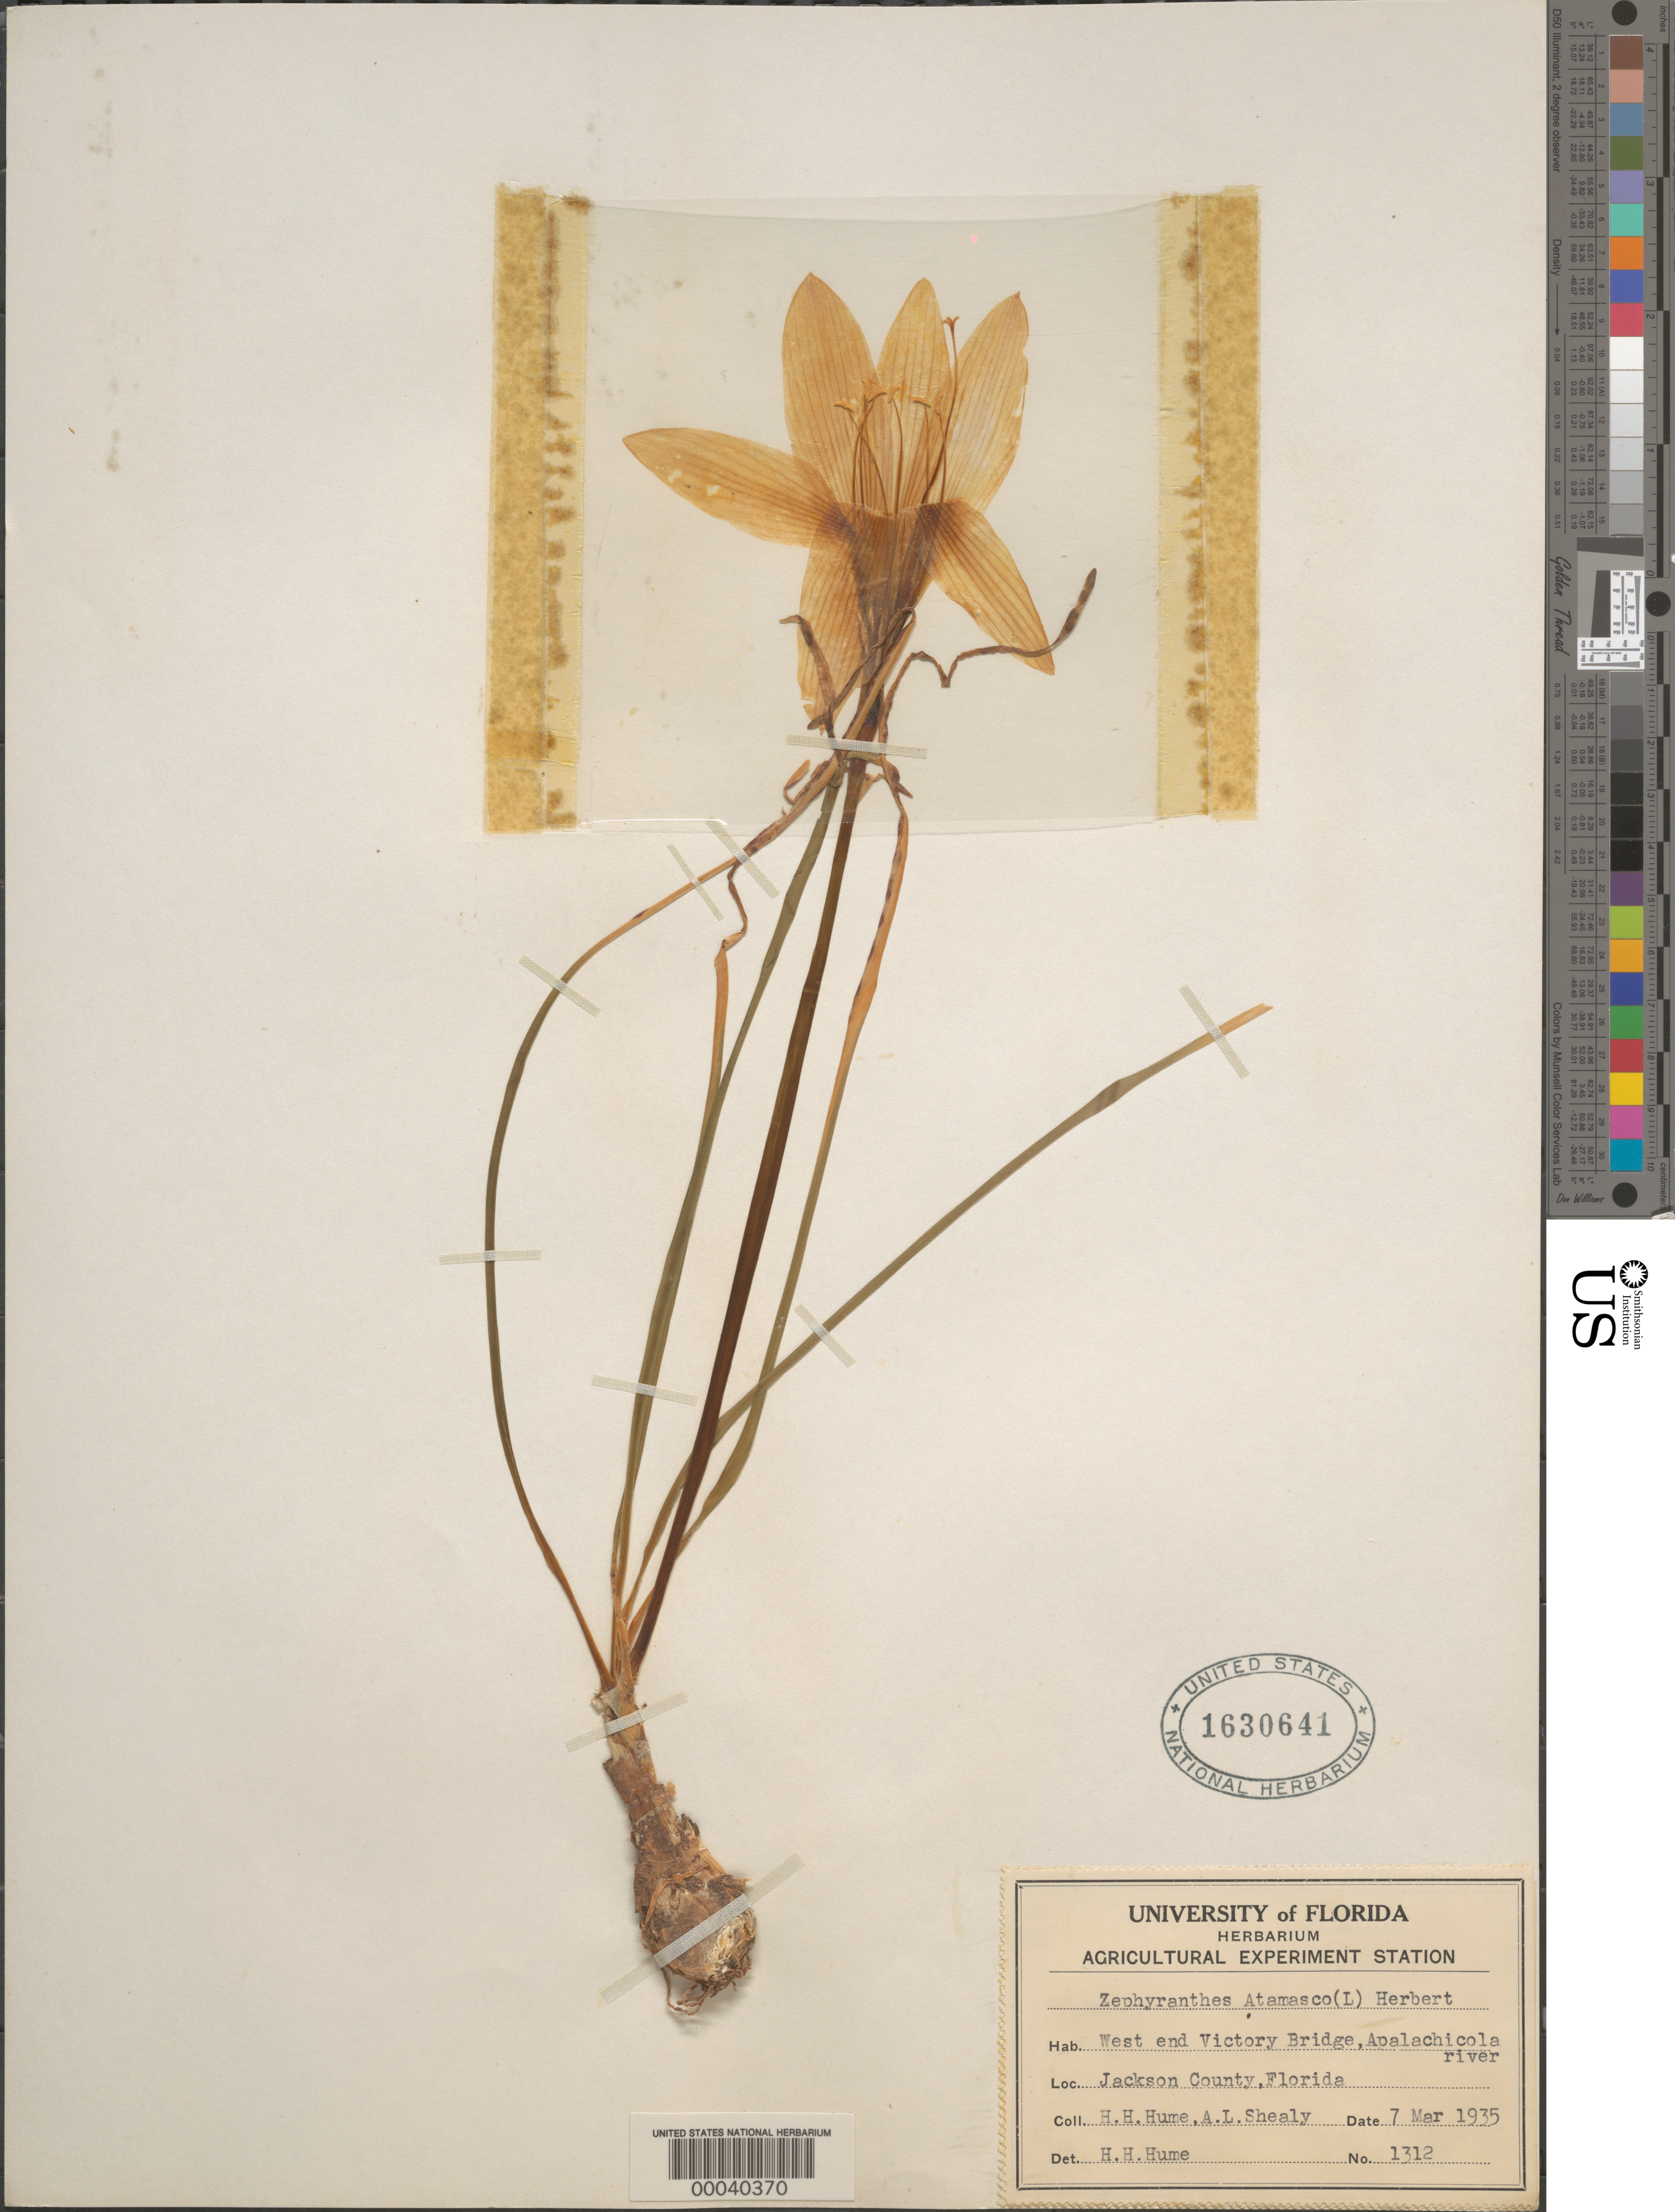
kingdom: Plantae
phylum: Tracheophyta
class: Liliopsida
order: Asparagales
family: Amaryllidaceae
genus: Zephyranthes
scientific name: Zephyranthes atamasco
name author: (L.) Herb.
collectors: H. Hume & A. Shealy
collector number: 1312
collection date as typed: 07 Mar 1935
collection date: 1935-03-07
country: United States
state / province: Florida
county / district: Jackson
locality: W end of victory bridge, apalachicola river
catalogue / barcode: US 1630641